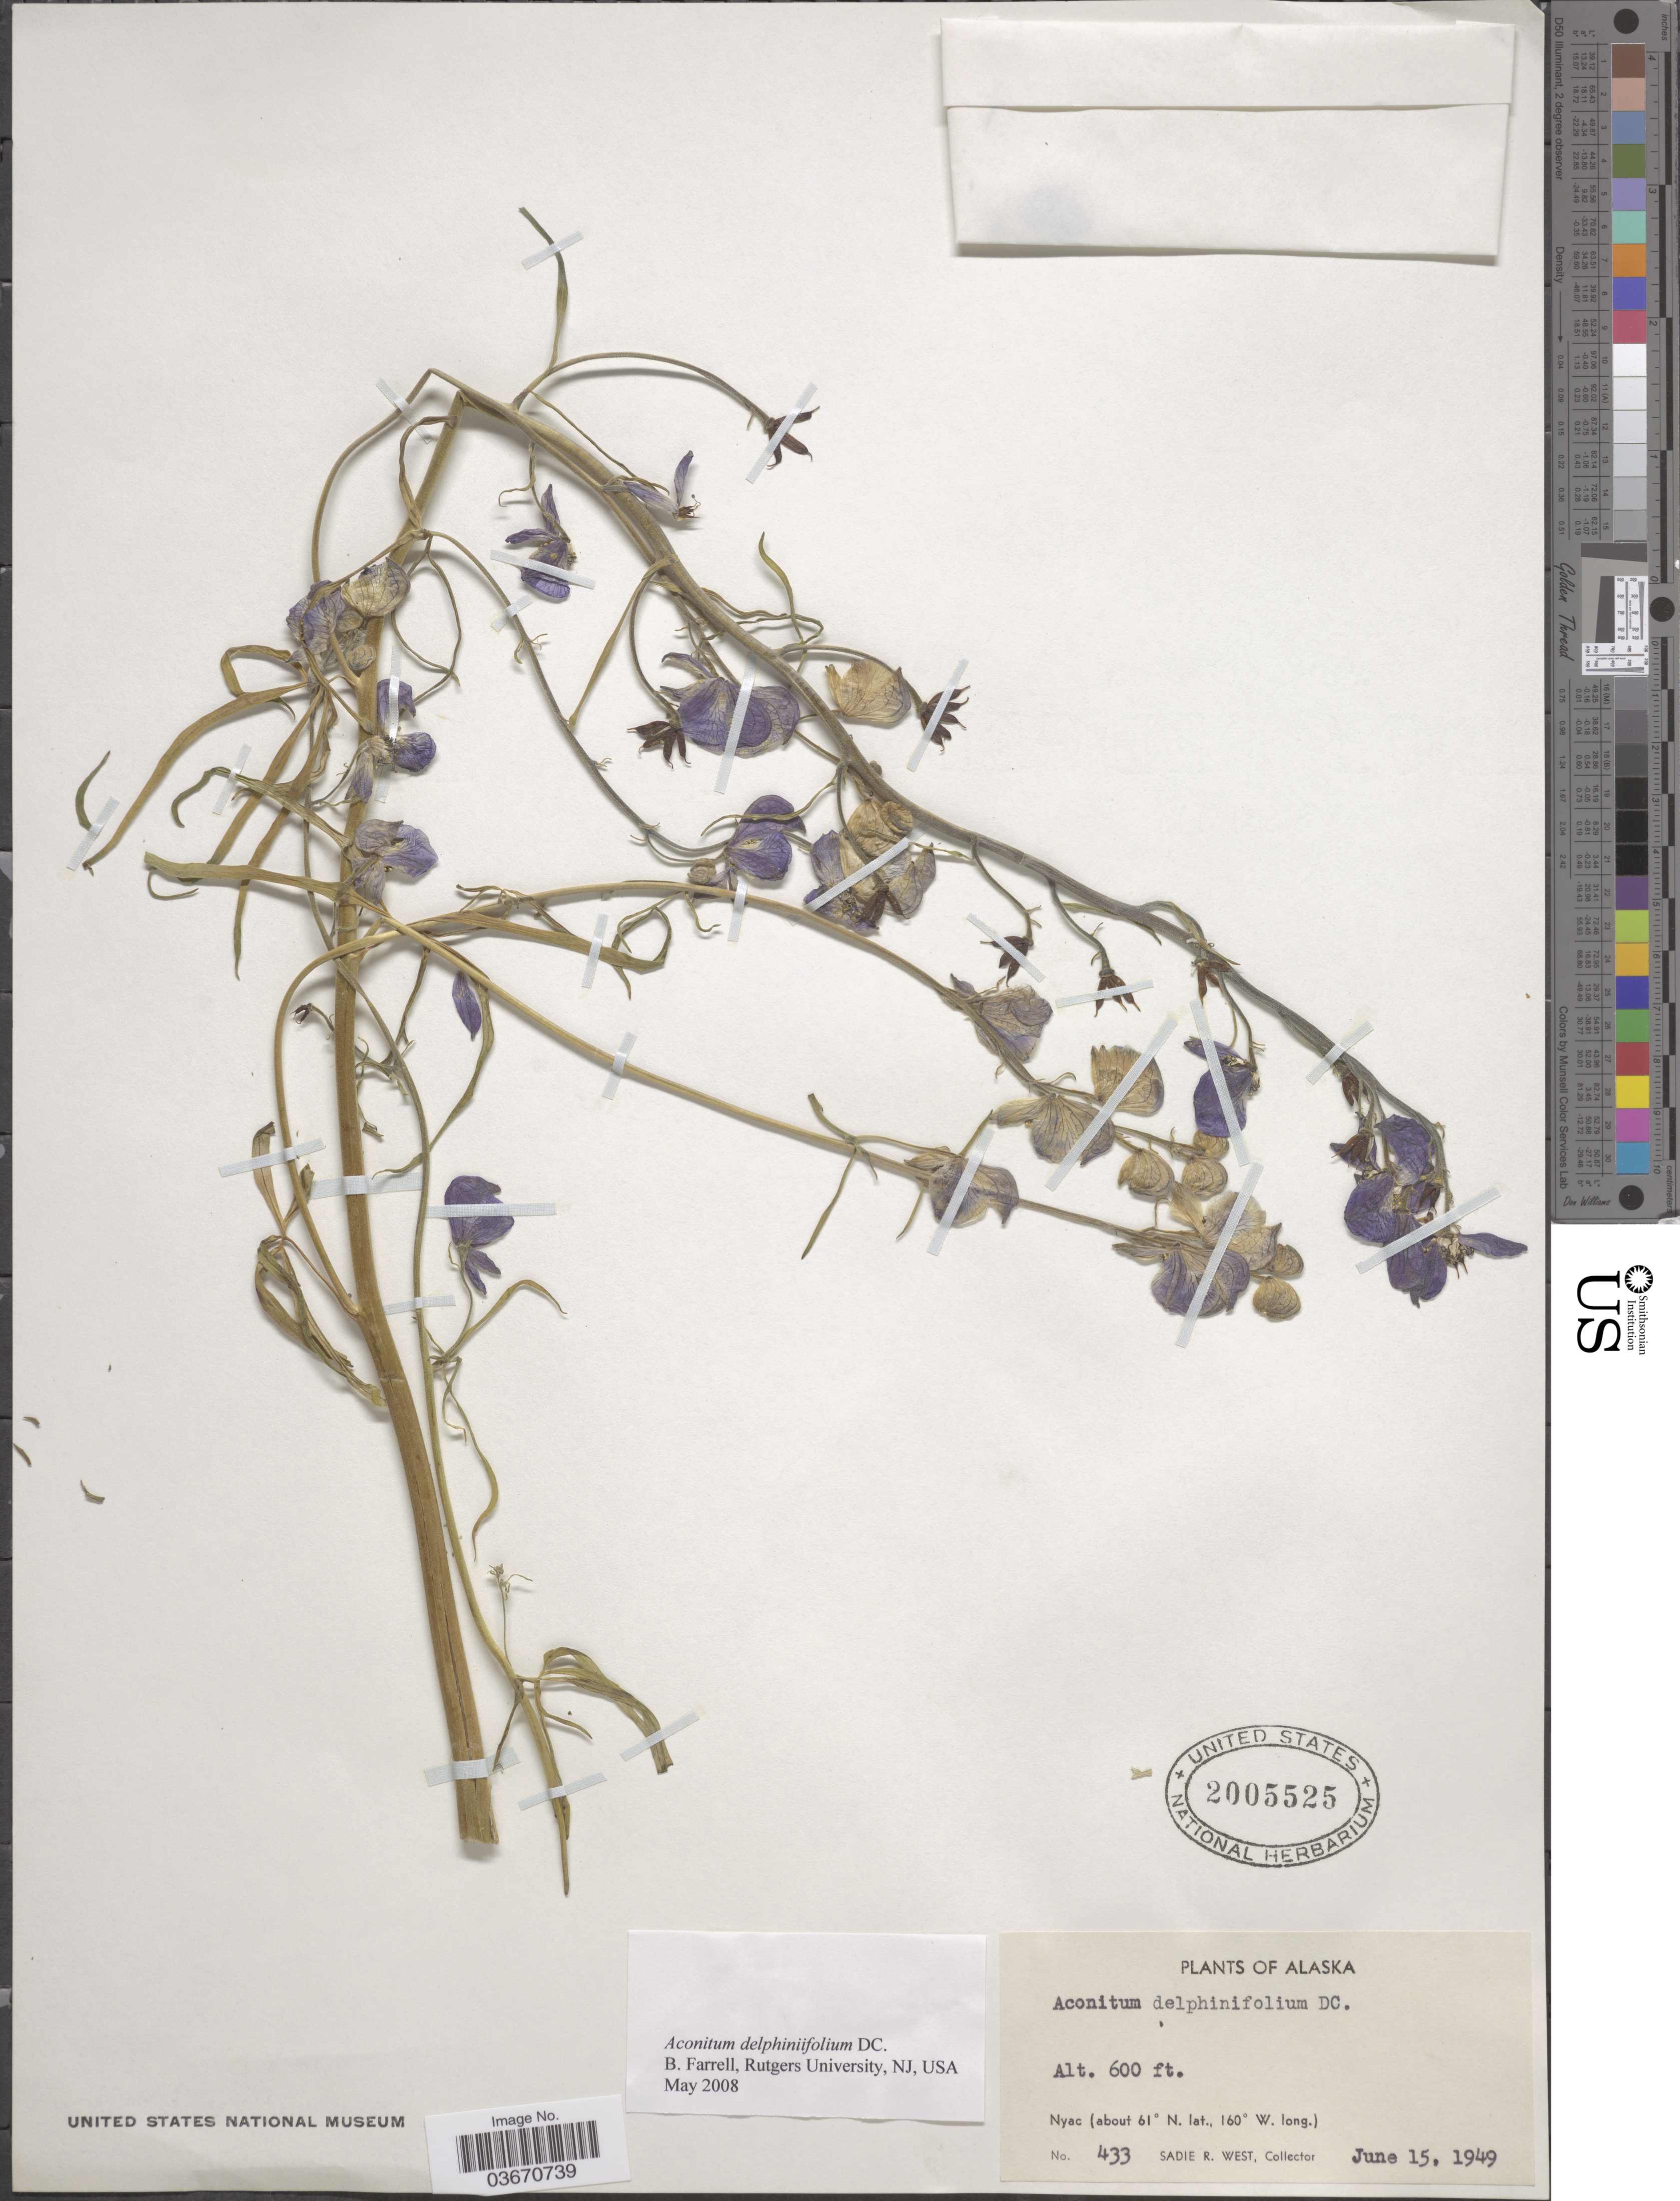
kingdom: Plantae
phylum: Tracheophyta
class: Magnoliopsida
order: Ranunculales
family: Ranunculaceae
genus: Aconitum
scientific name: Aconitum delphinifolium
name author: DC.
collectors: S. R. West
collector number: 433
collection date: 1949-06-15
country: United States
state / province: Alaska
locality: Nyac.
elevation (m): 183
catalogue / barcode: US 2005525